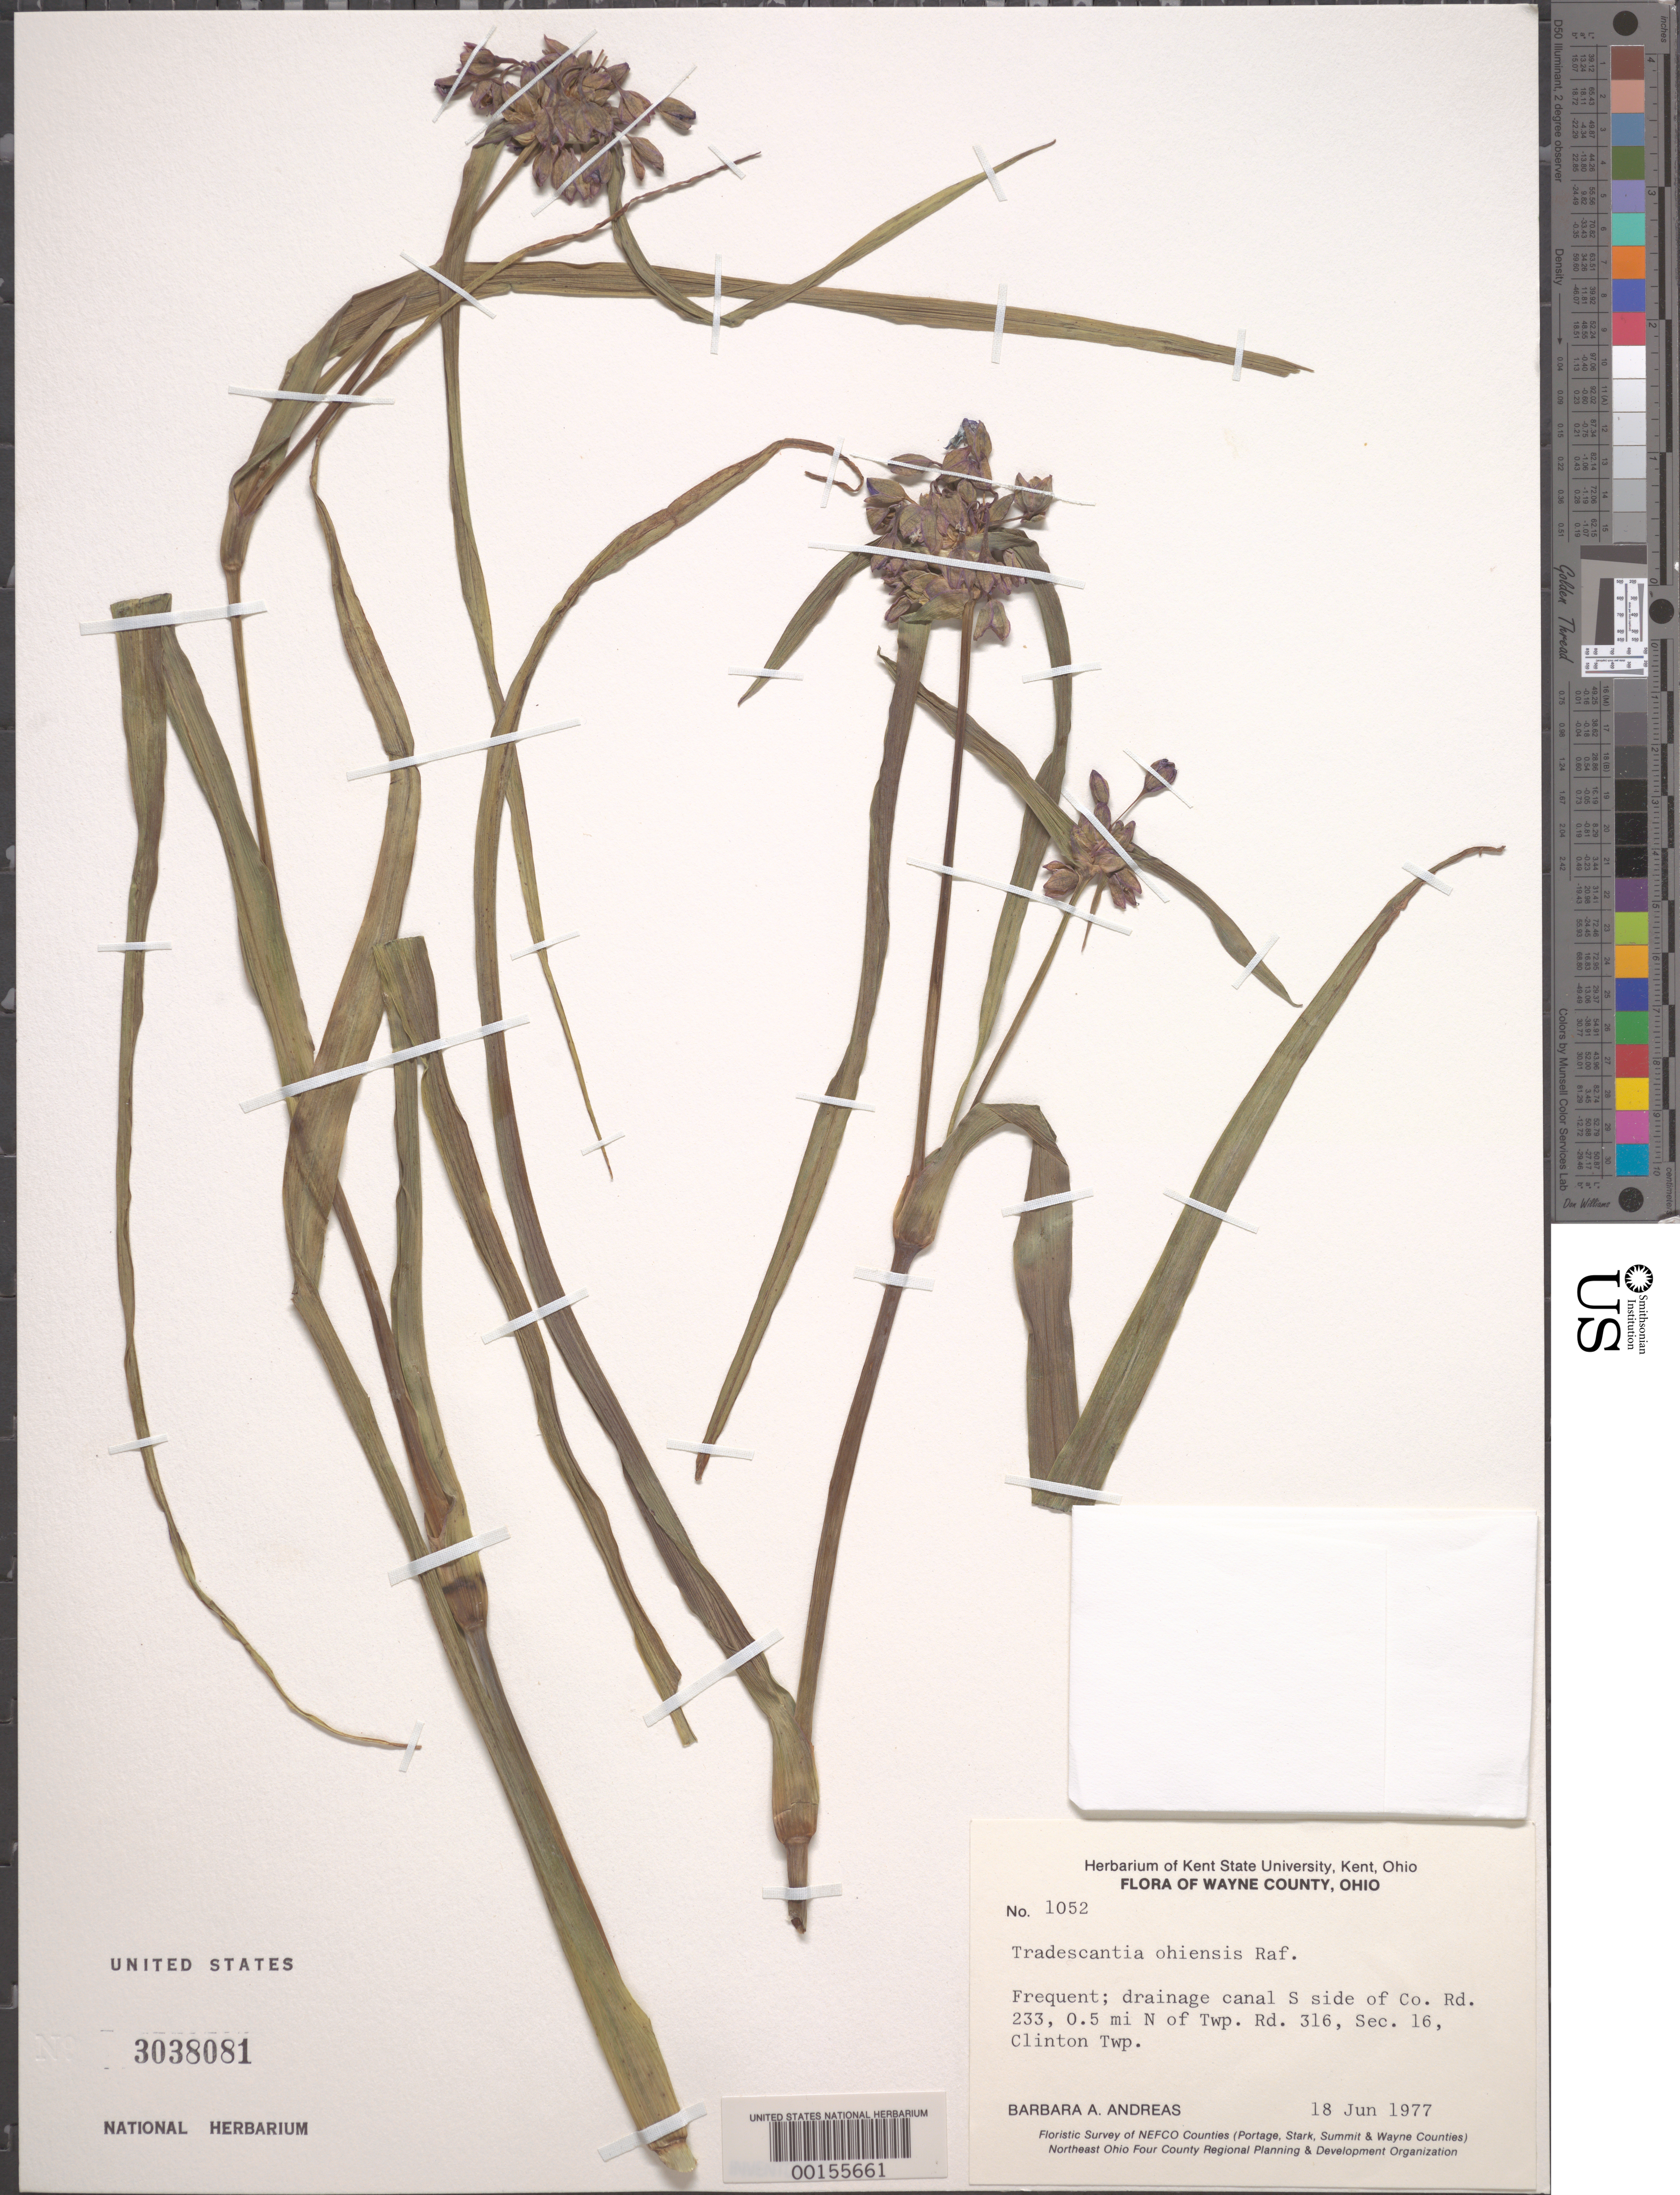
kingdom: Plantae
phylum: Tracheophyta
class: Liliopsida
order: Commelinales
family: Commelinaceae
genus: Tradescantia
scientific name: Tradescantia ohiensis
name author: Raf.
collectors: B. A. Andreas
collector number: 1052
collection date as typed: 18 Jun 1977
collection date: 1977-06-18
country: United States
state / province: Ohio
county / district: Wayne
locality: Sec. 16, clinton twp.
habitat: Drainage canal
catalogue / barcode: US 3038081